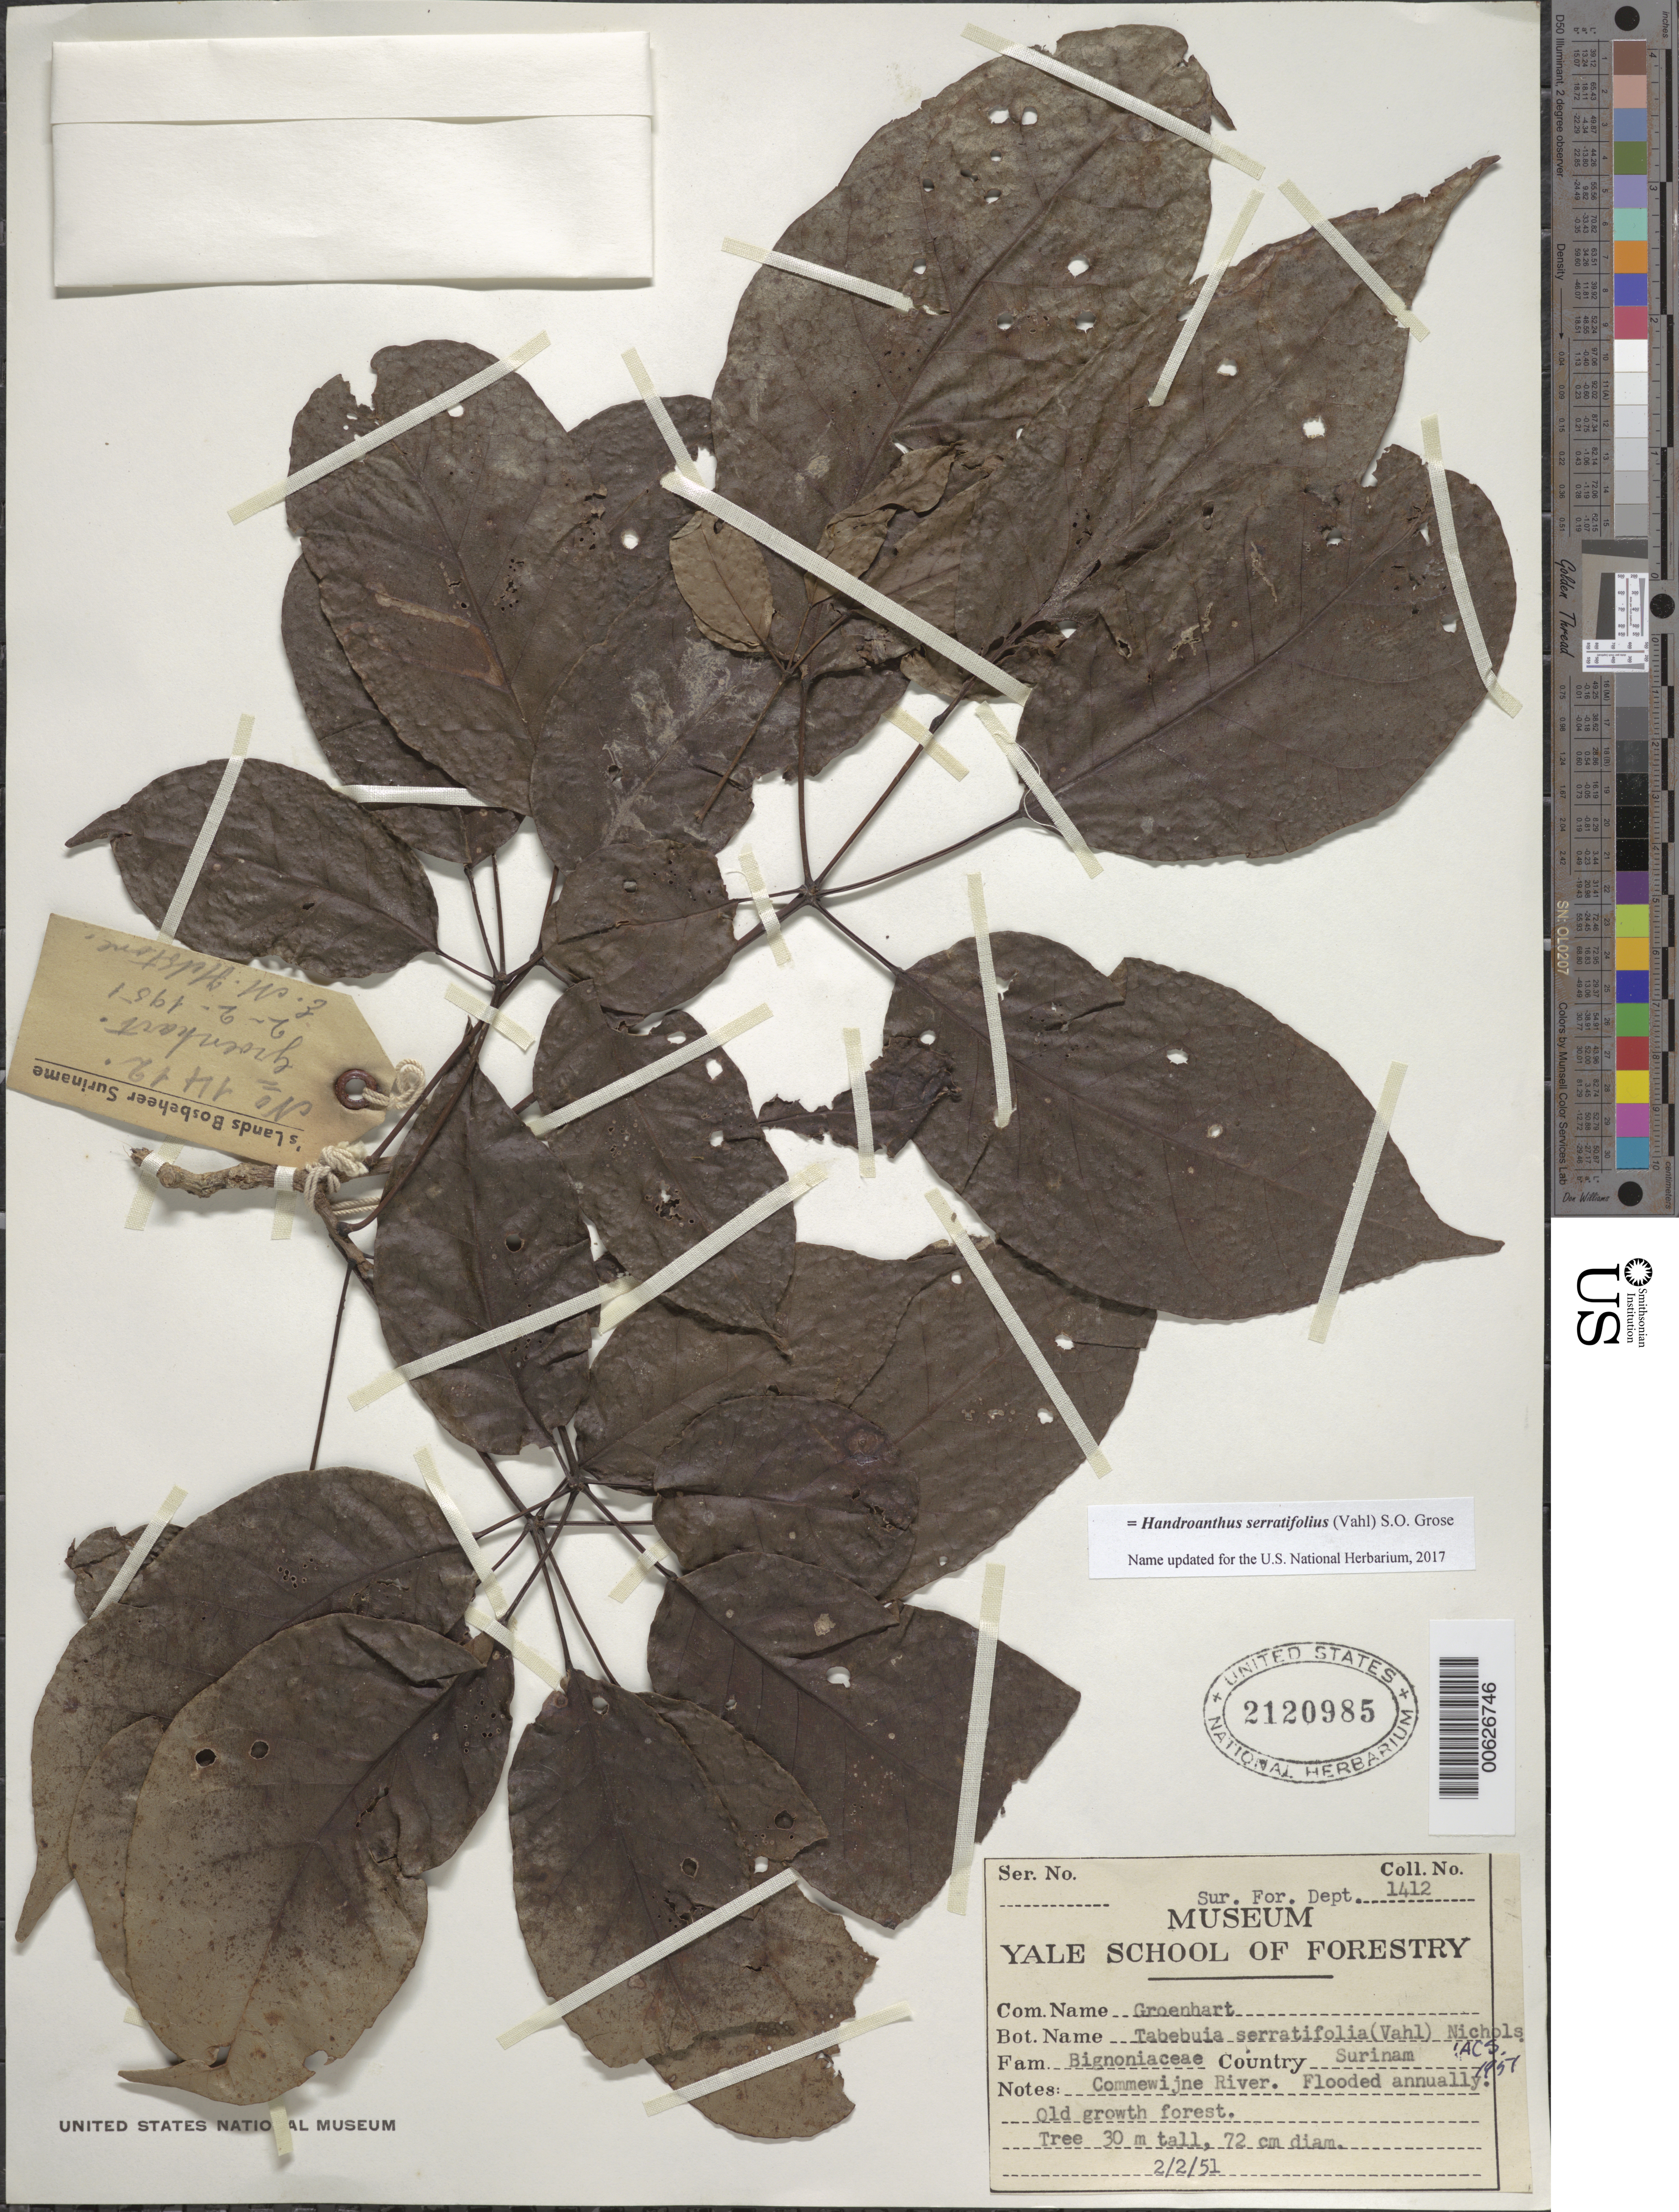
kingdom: Plantae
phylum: Tracheophyta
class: Magnoliopsida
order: Lamiales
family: Bignoniaceae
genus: Handroanthus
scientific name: Handroanthus serratifolius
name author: (Vahl) S.O. Grose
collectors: E. Helstone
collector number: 1412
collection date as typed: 2-Feb-51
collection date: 1951-02-02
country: Suriname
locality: Commewijne R.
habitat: Flooded annually. Old growth forest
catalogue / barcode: US 2120985